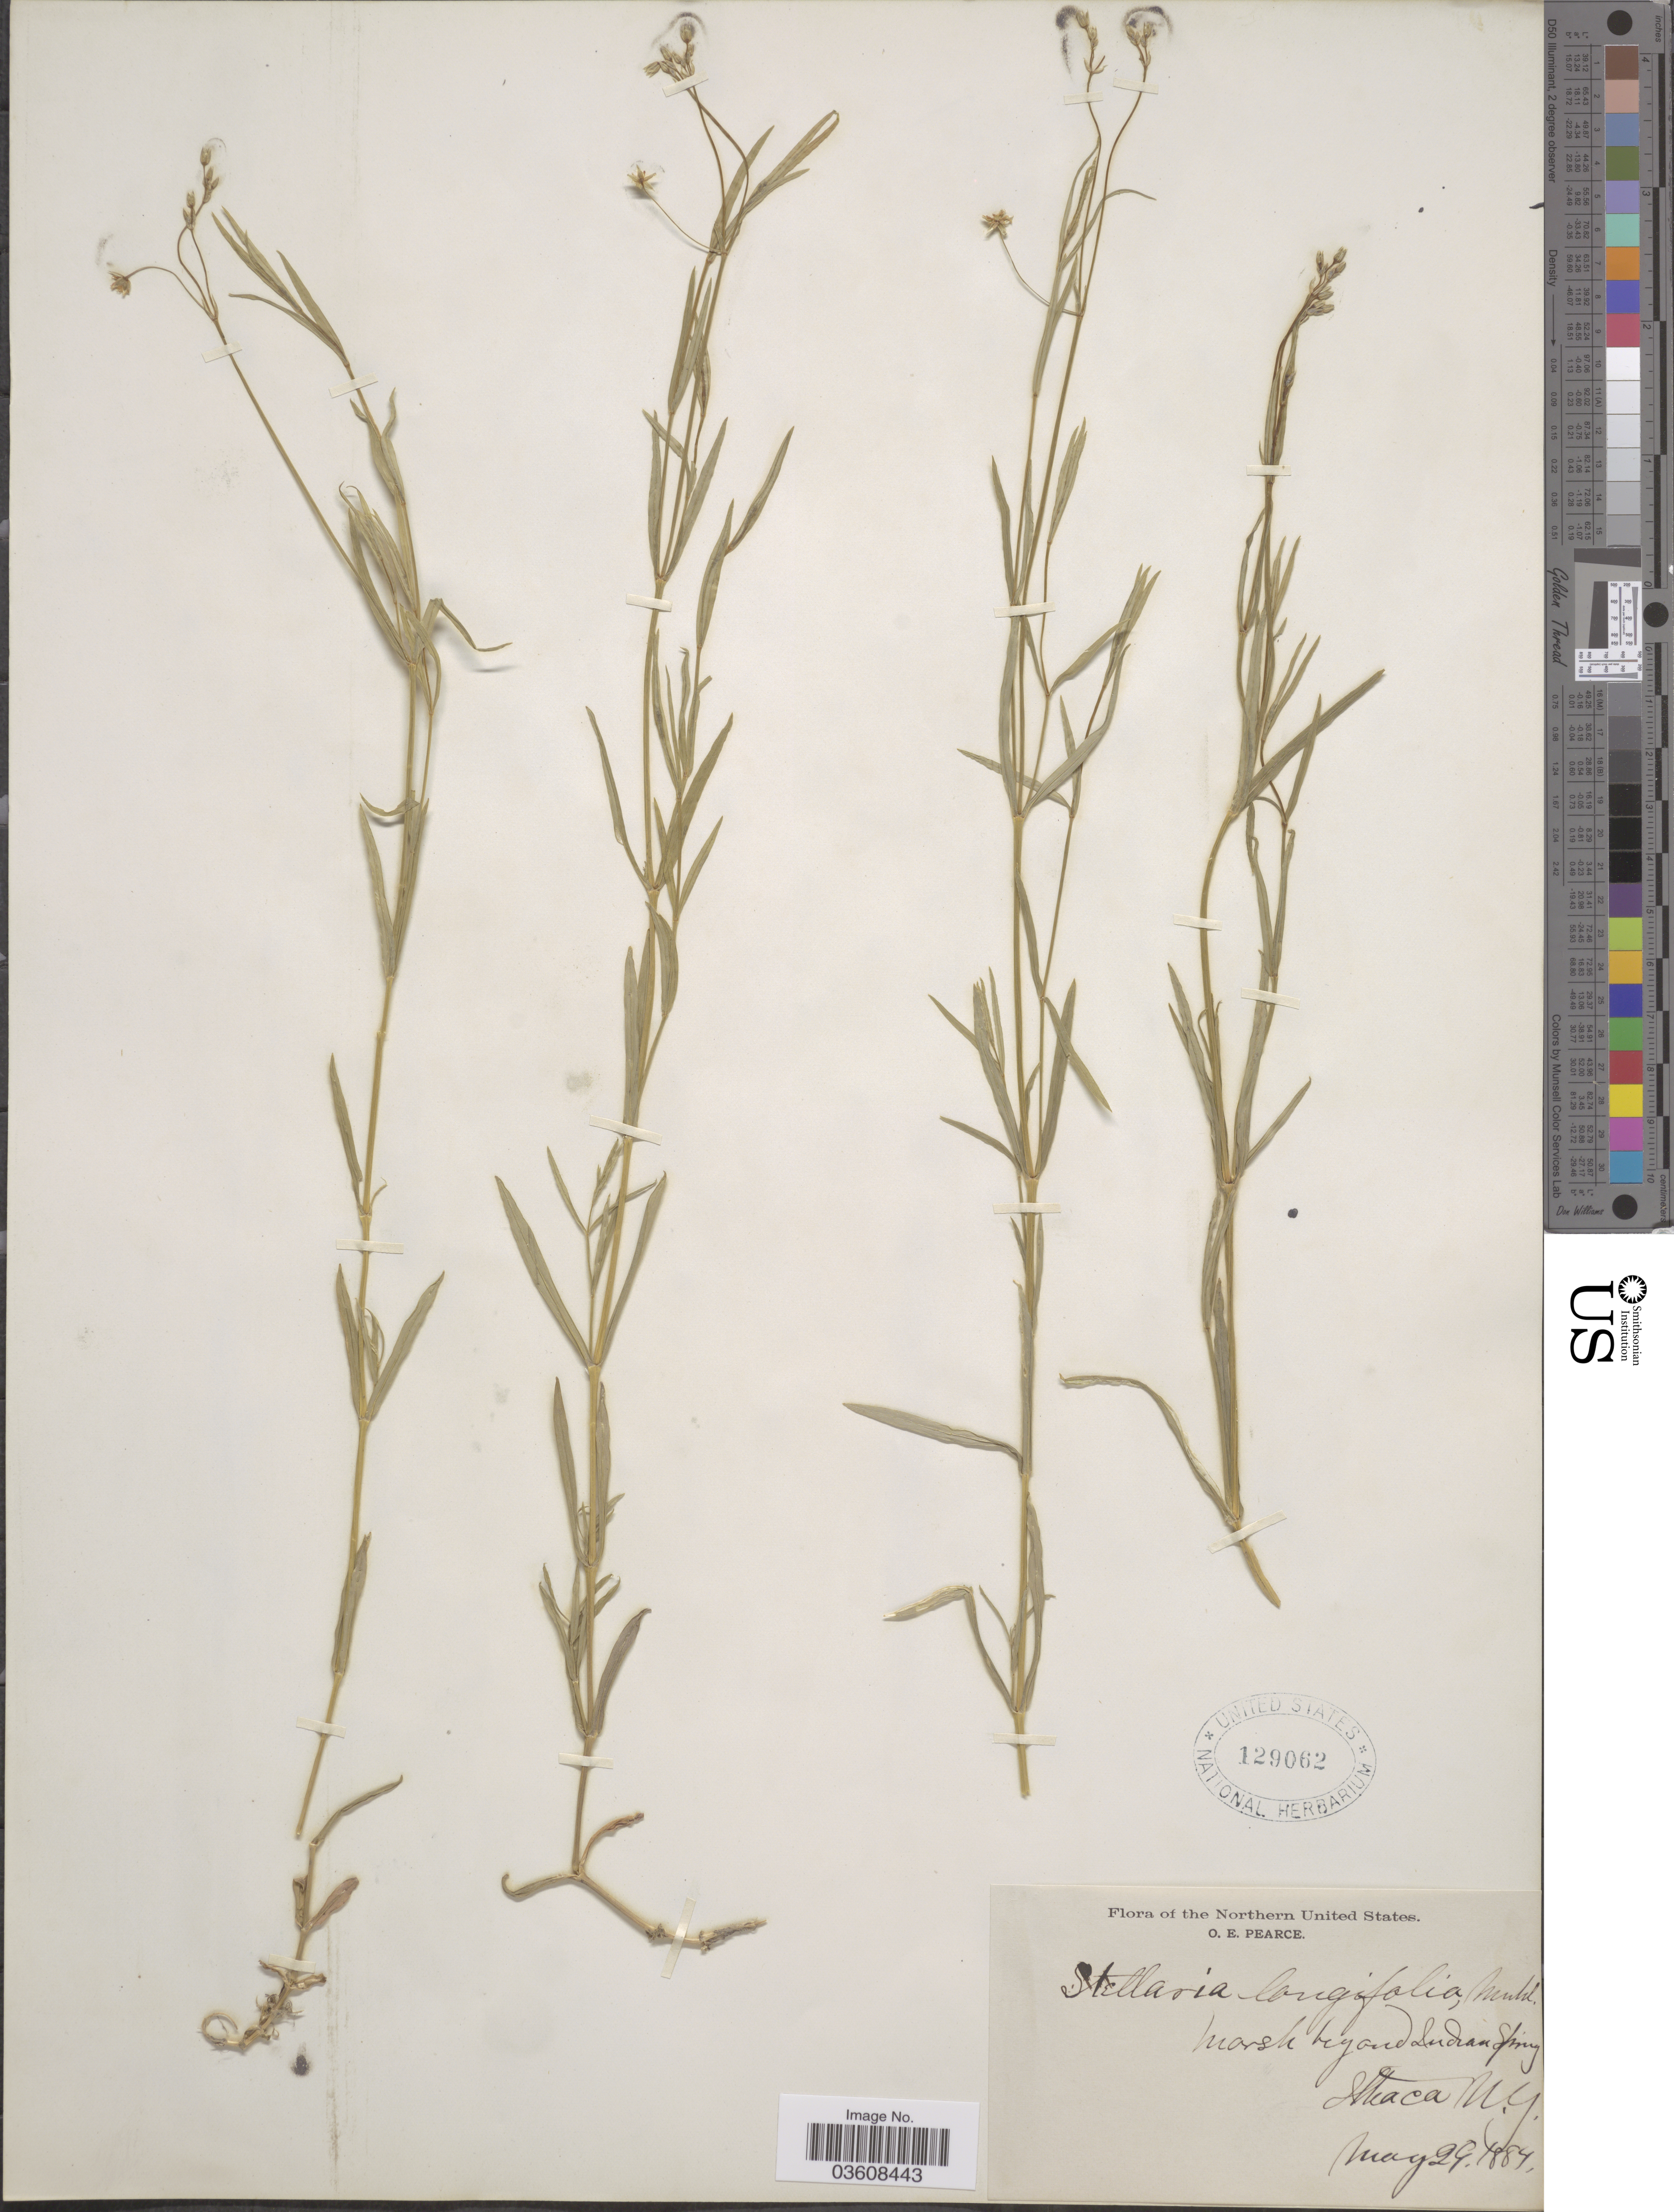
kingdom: Plantae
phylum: Tracheophyta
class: Magnoliopsida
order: Caryophyllales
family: Caryophyllaceae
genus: Stellaria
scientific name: Stellaria longifolia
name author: Muhl. ex Willd.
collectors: O. E. Pearce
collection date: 1884-05-29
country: United States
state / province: New York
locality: Northern United States. Marsh beyond Indian Spring. Ithaca.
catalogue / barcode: US 129062